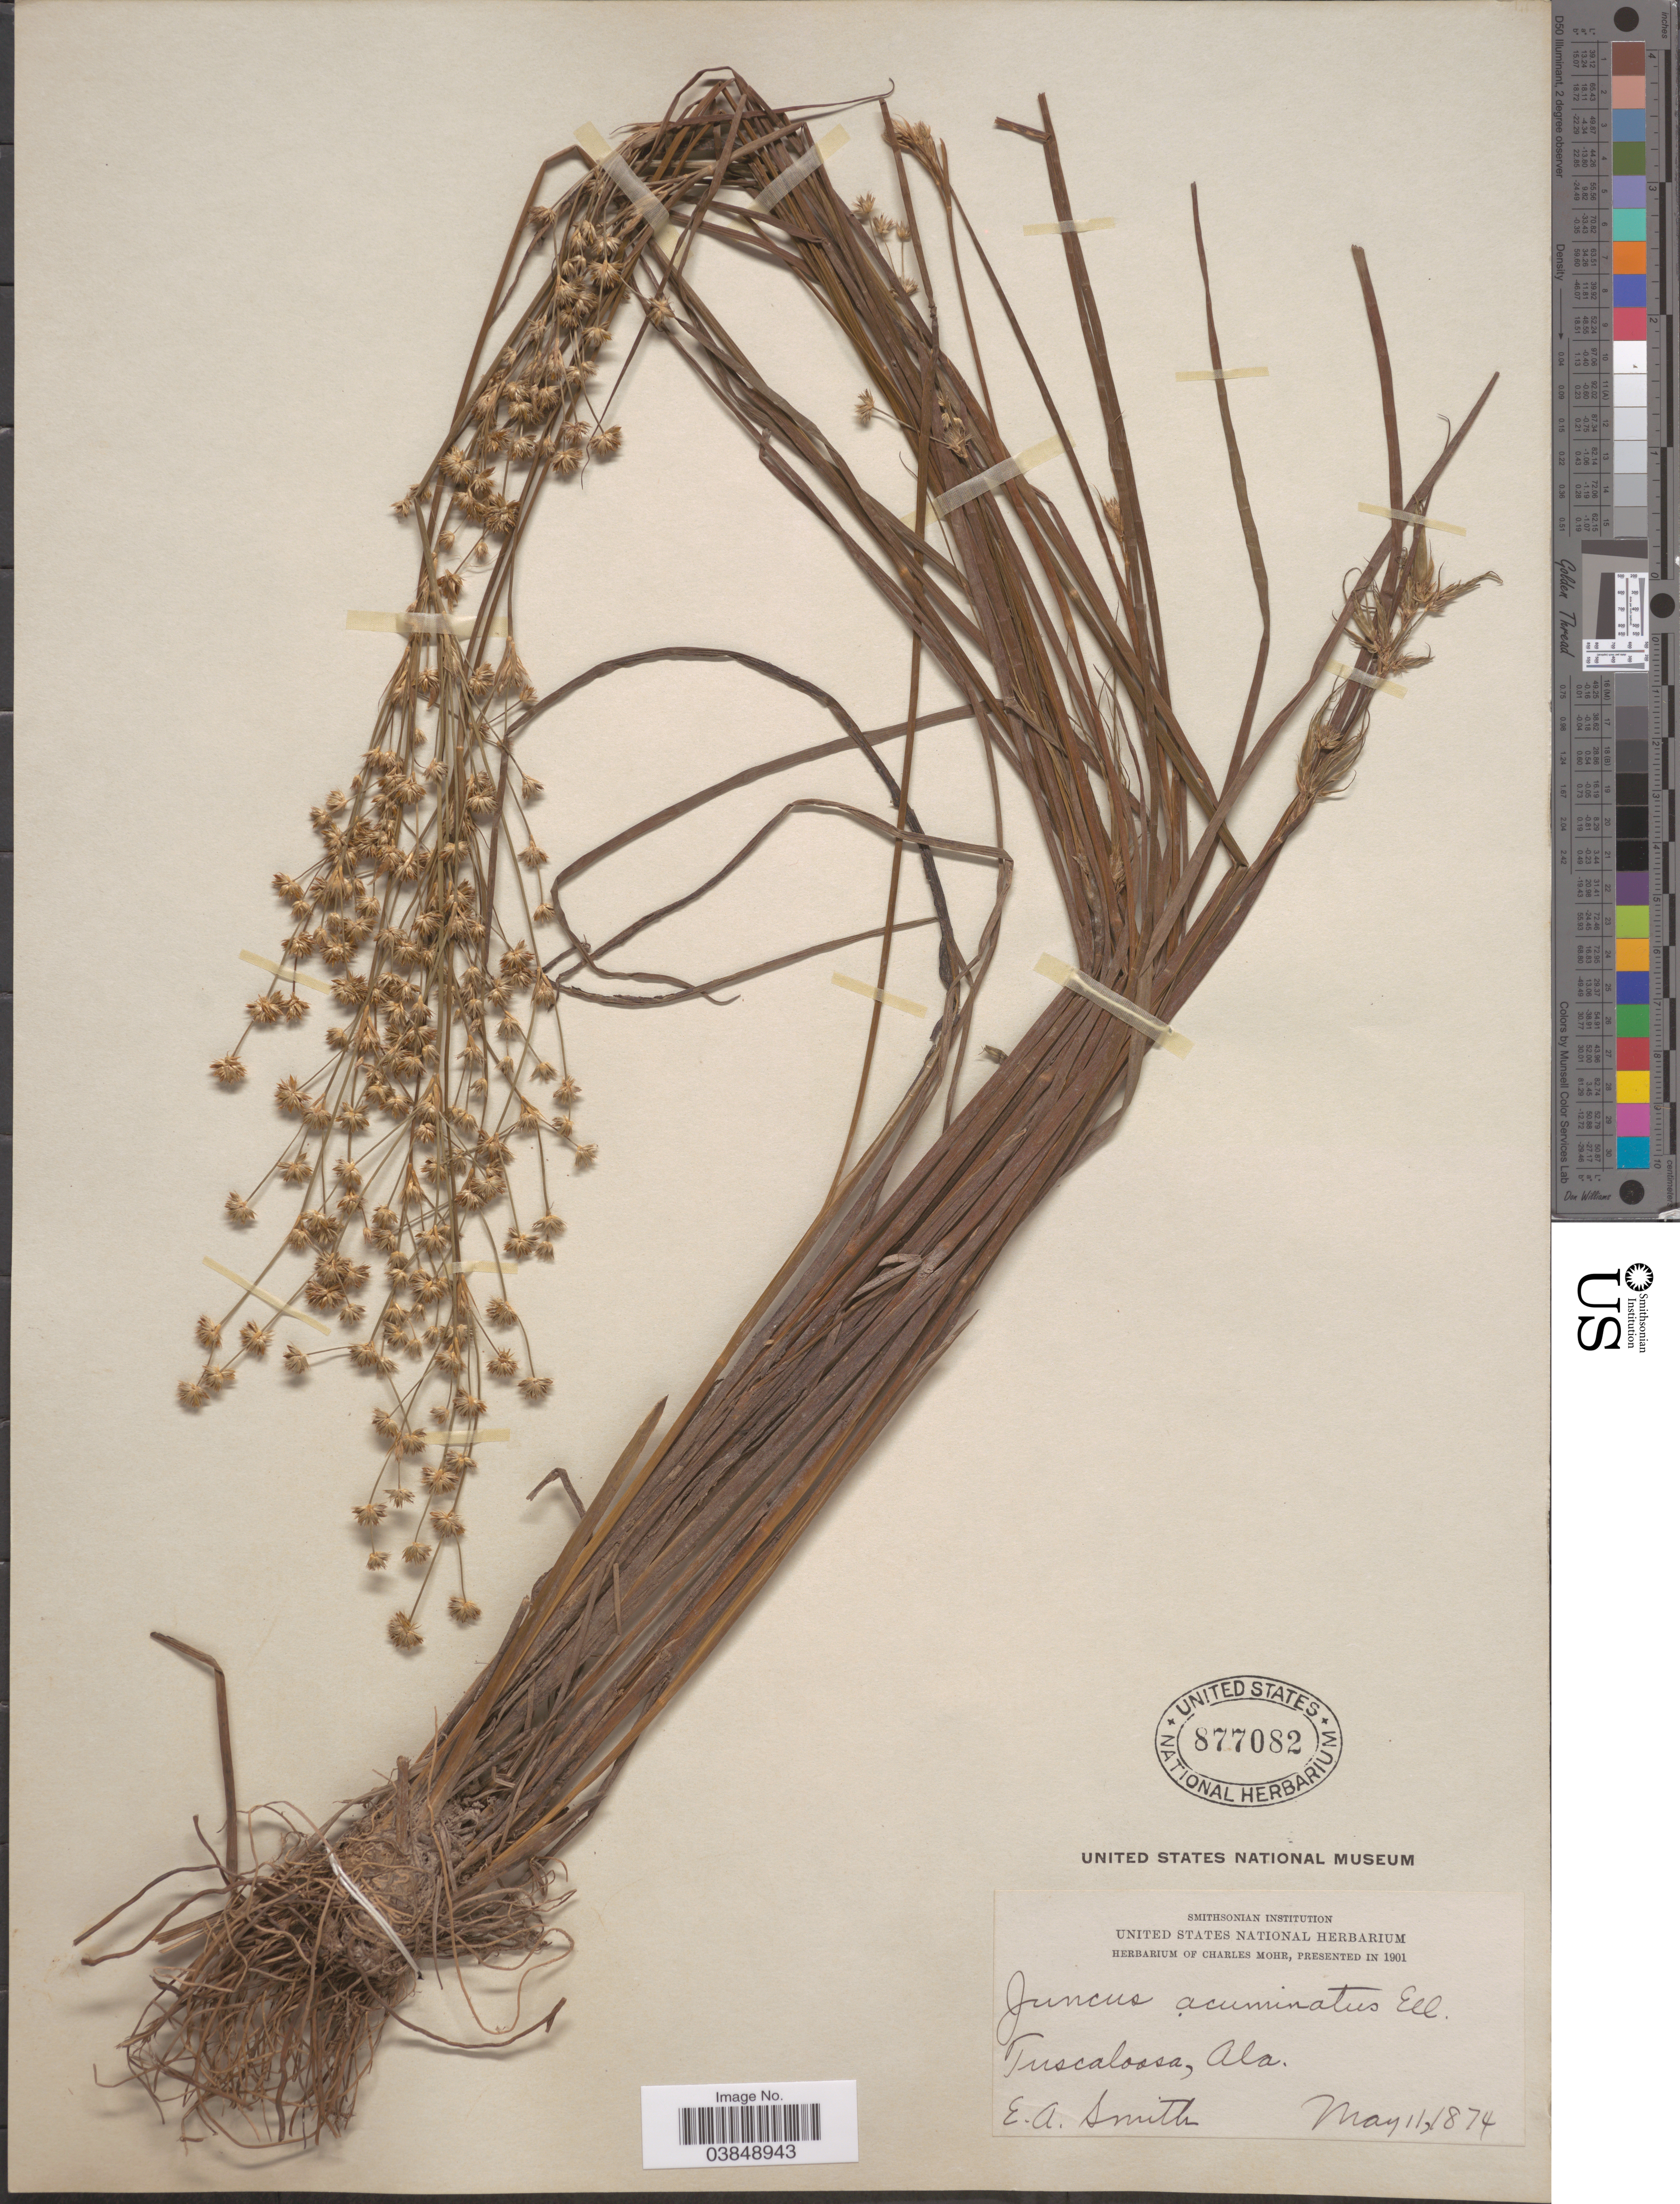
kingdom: Plantae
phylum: Tracheophyta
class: Liliopsida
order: Poales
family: Juncaceae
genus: Juncus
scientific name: Juncus acuminatus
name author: Michx.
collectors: E. A. Smith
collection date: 1874-05-11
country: United States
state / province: Alabama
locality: Tuscaloosa.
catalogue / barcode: US 877082